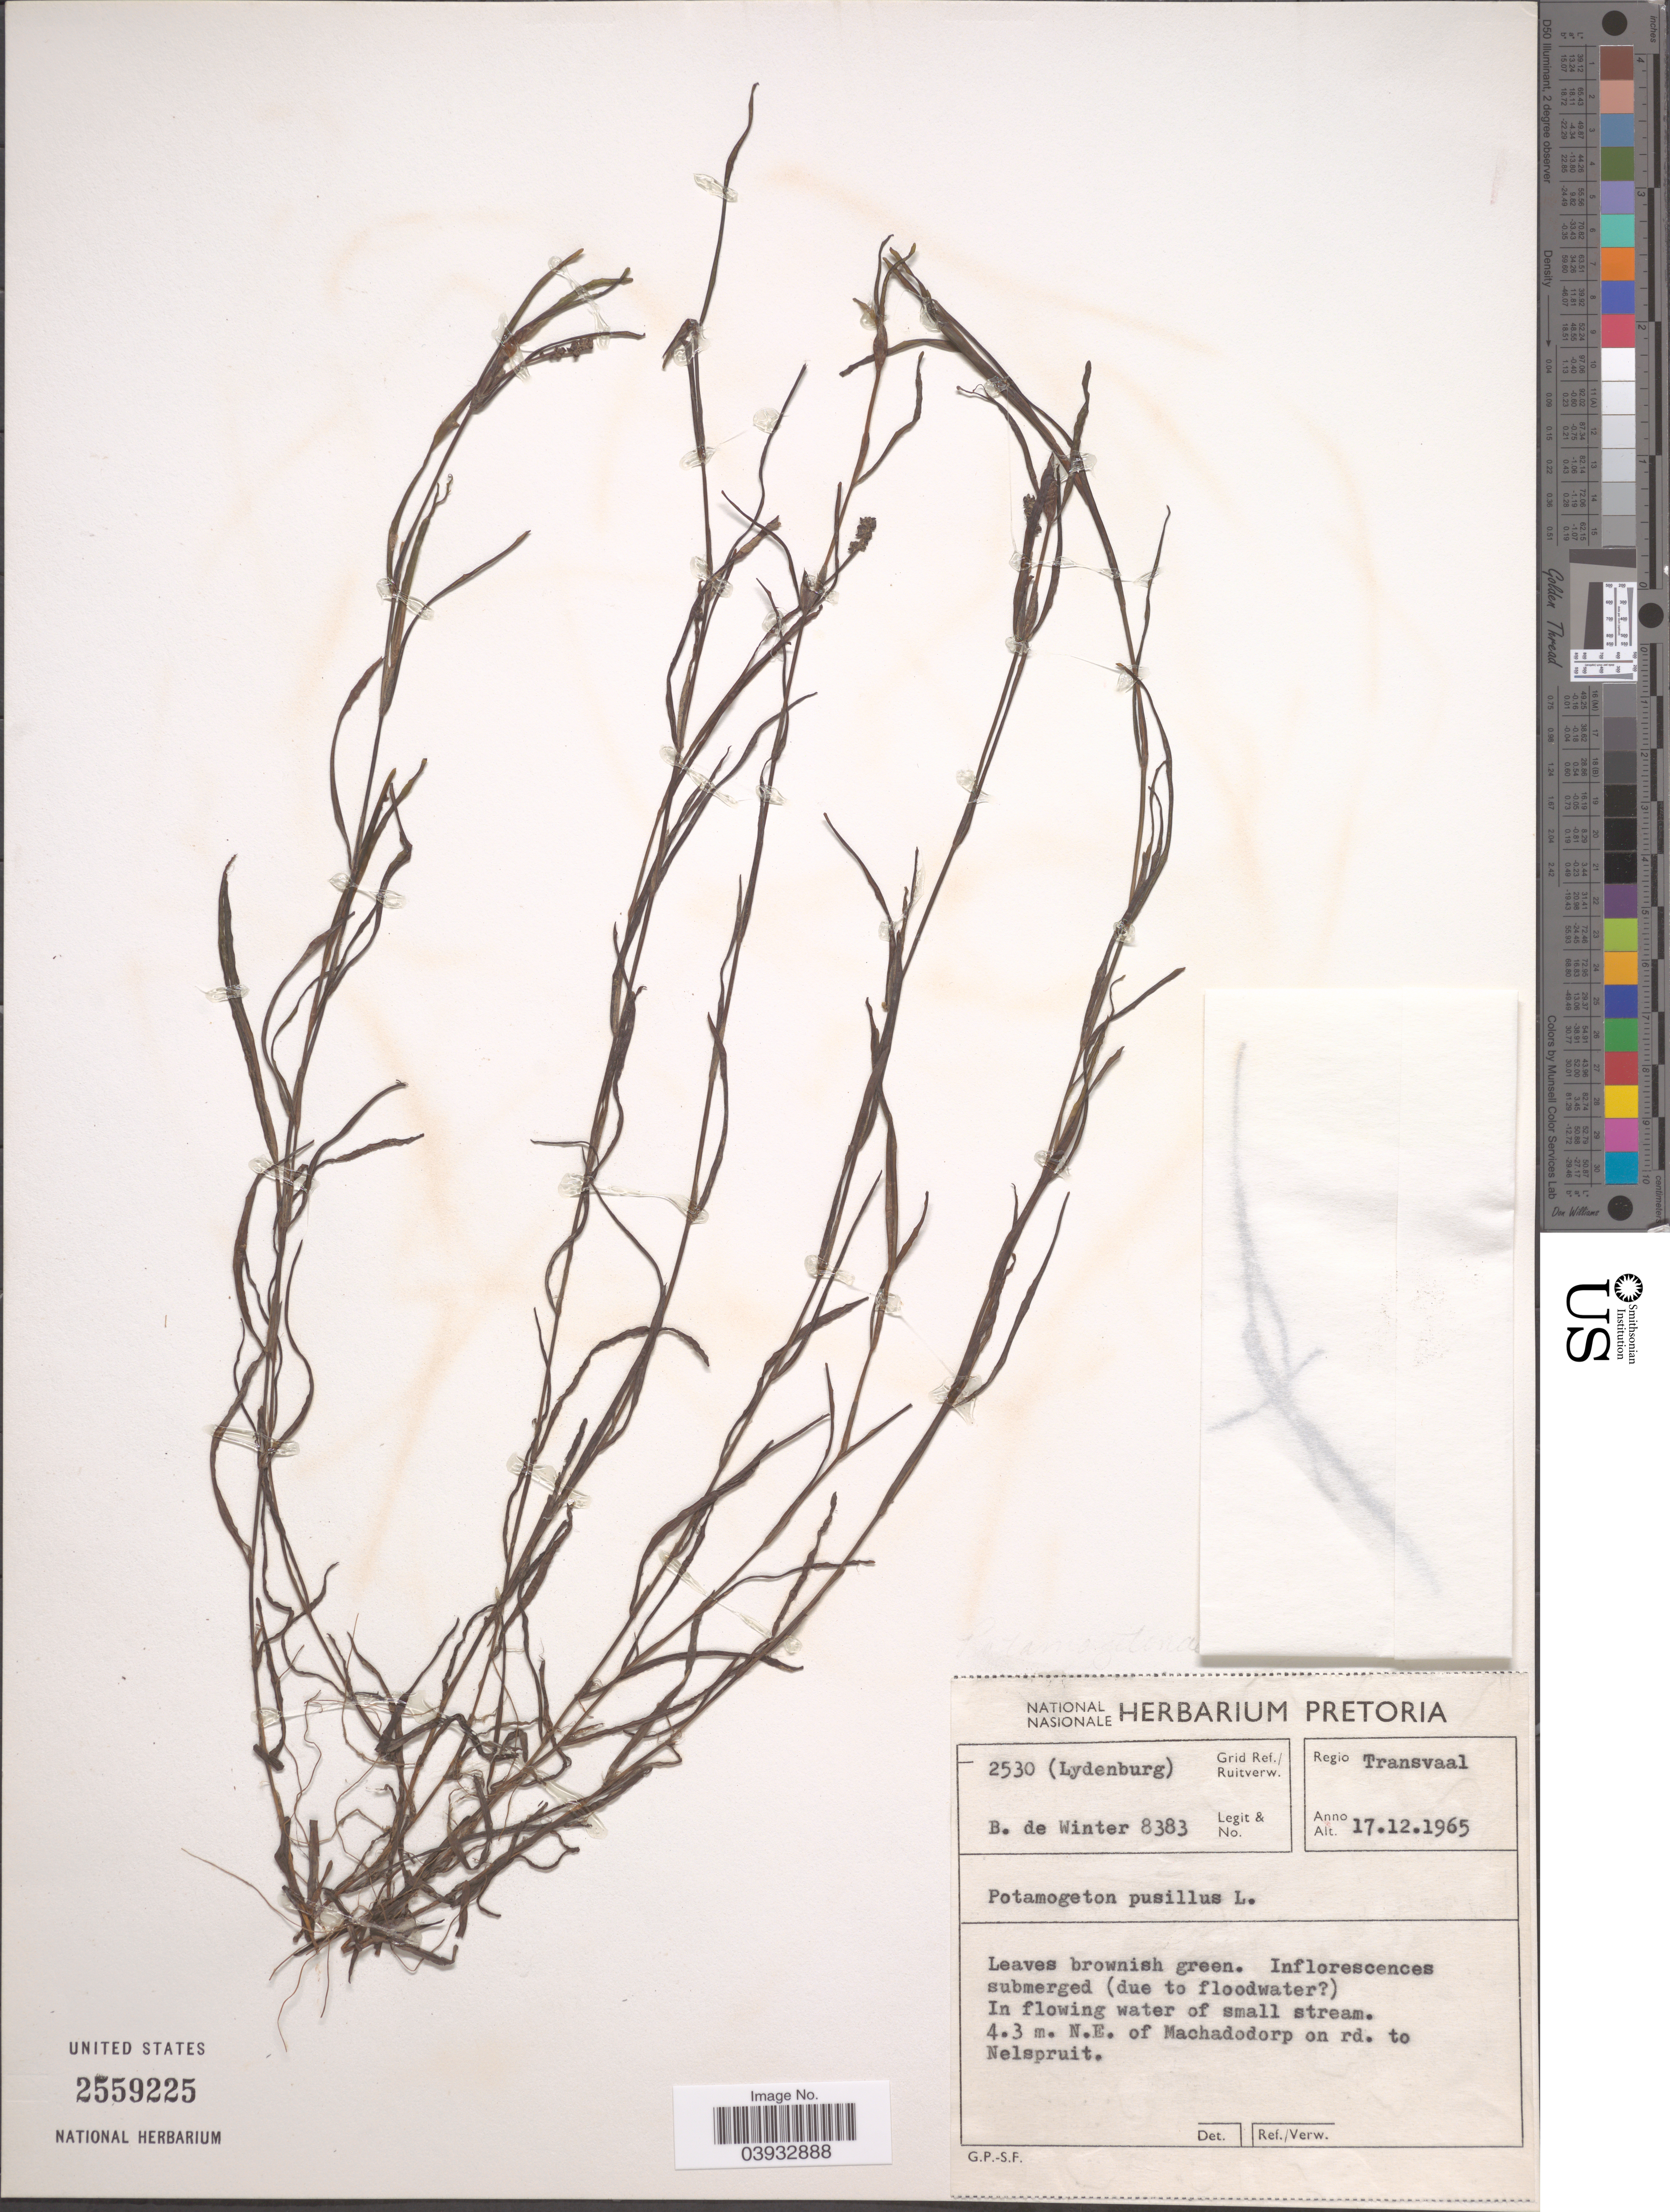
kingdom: Plantae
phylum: Tracheophyta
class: Liliopsida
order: Alismatales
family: Potamogetonaceae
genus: Potamogeton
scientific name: Potamogeton pusillus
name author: L.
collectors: B. de Winter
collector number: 8383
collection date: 1965-12-17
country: South Africa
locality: Grid Ref./ Ruitverw. 2530 (Lydenburg). Regio Transvaal. 4.3 m. N.E. of Machadodorp on rd. to Nelspruit.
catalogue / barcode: US 2559225